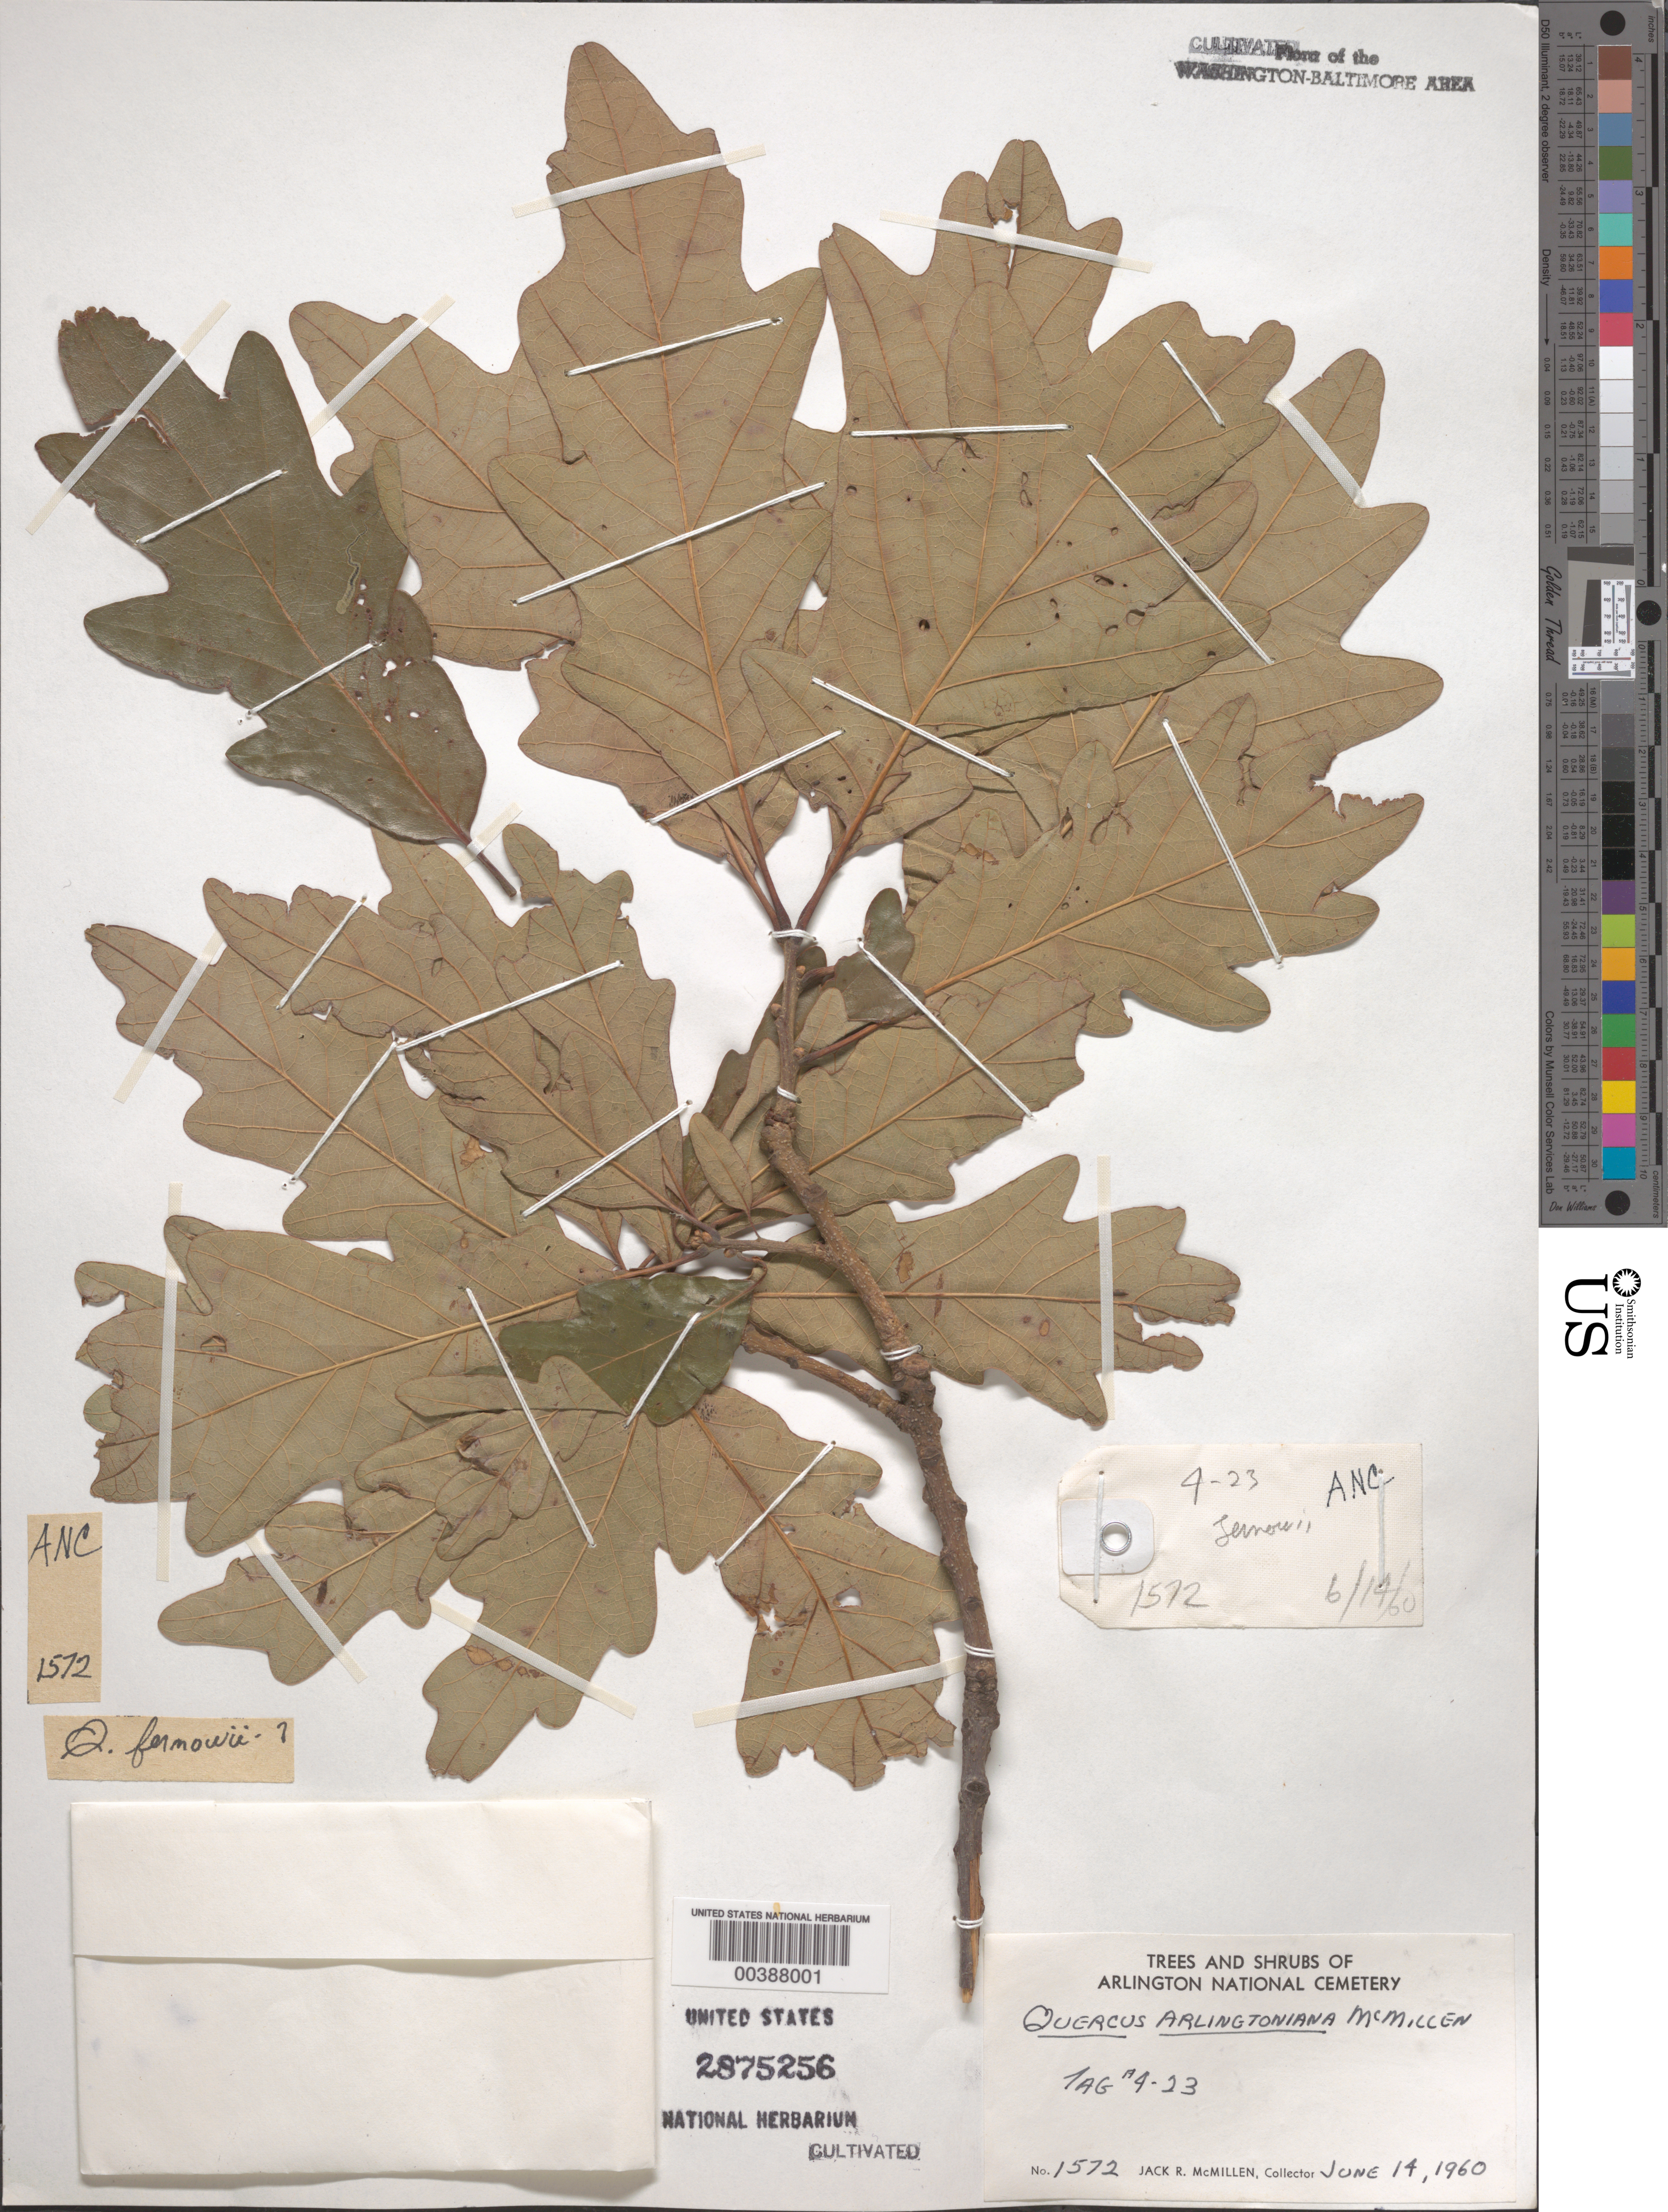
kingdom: Plantae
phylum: Tracheophyta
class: Magnoliopsida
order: Fagales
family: Fagaceae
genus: Quercus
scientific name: Quercus x arlingtoniana McMillen ined.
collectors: J. McMillen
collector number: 1572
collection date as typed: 14 Jun 1960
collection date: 1960-06-14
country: United States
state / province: Virginia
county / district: Arlington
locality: Arlington National Cemetery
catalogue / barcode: US 2875256